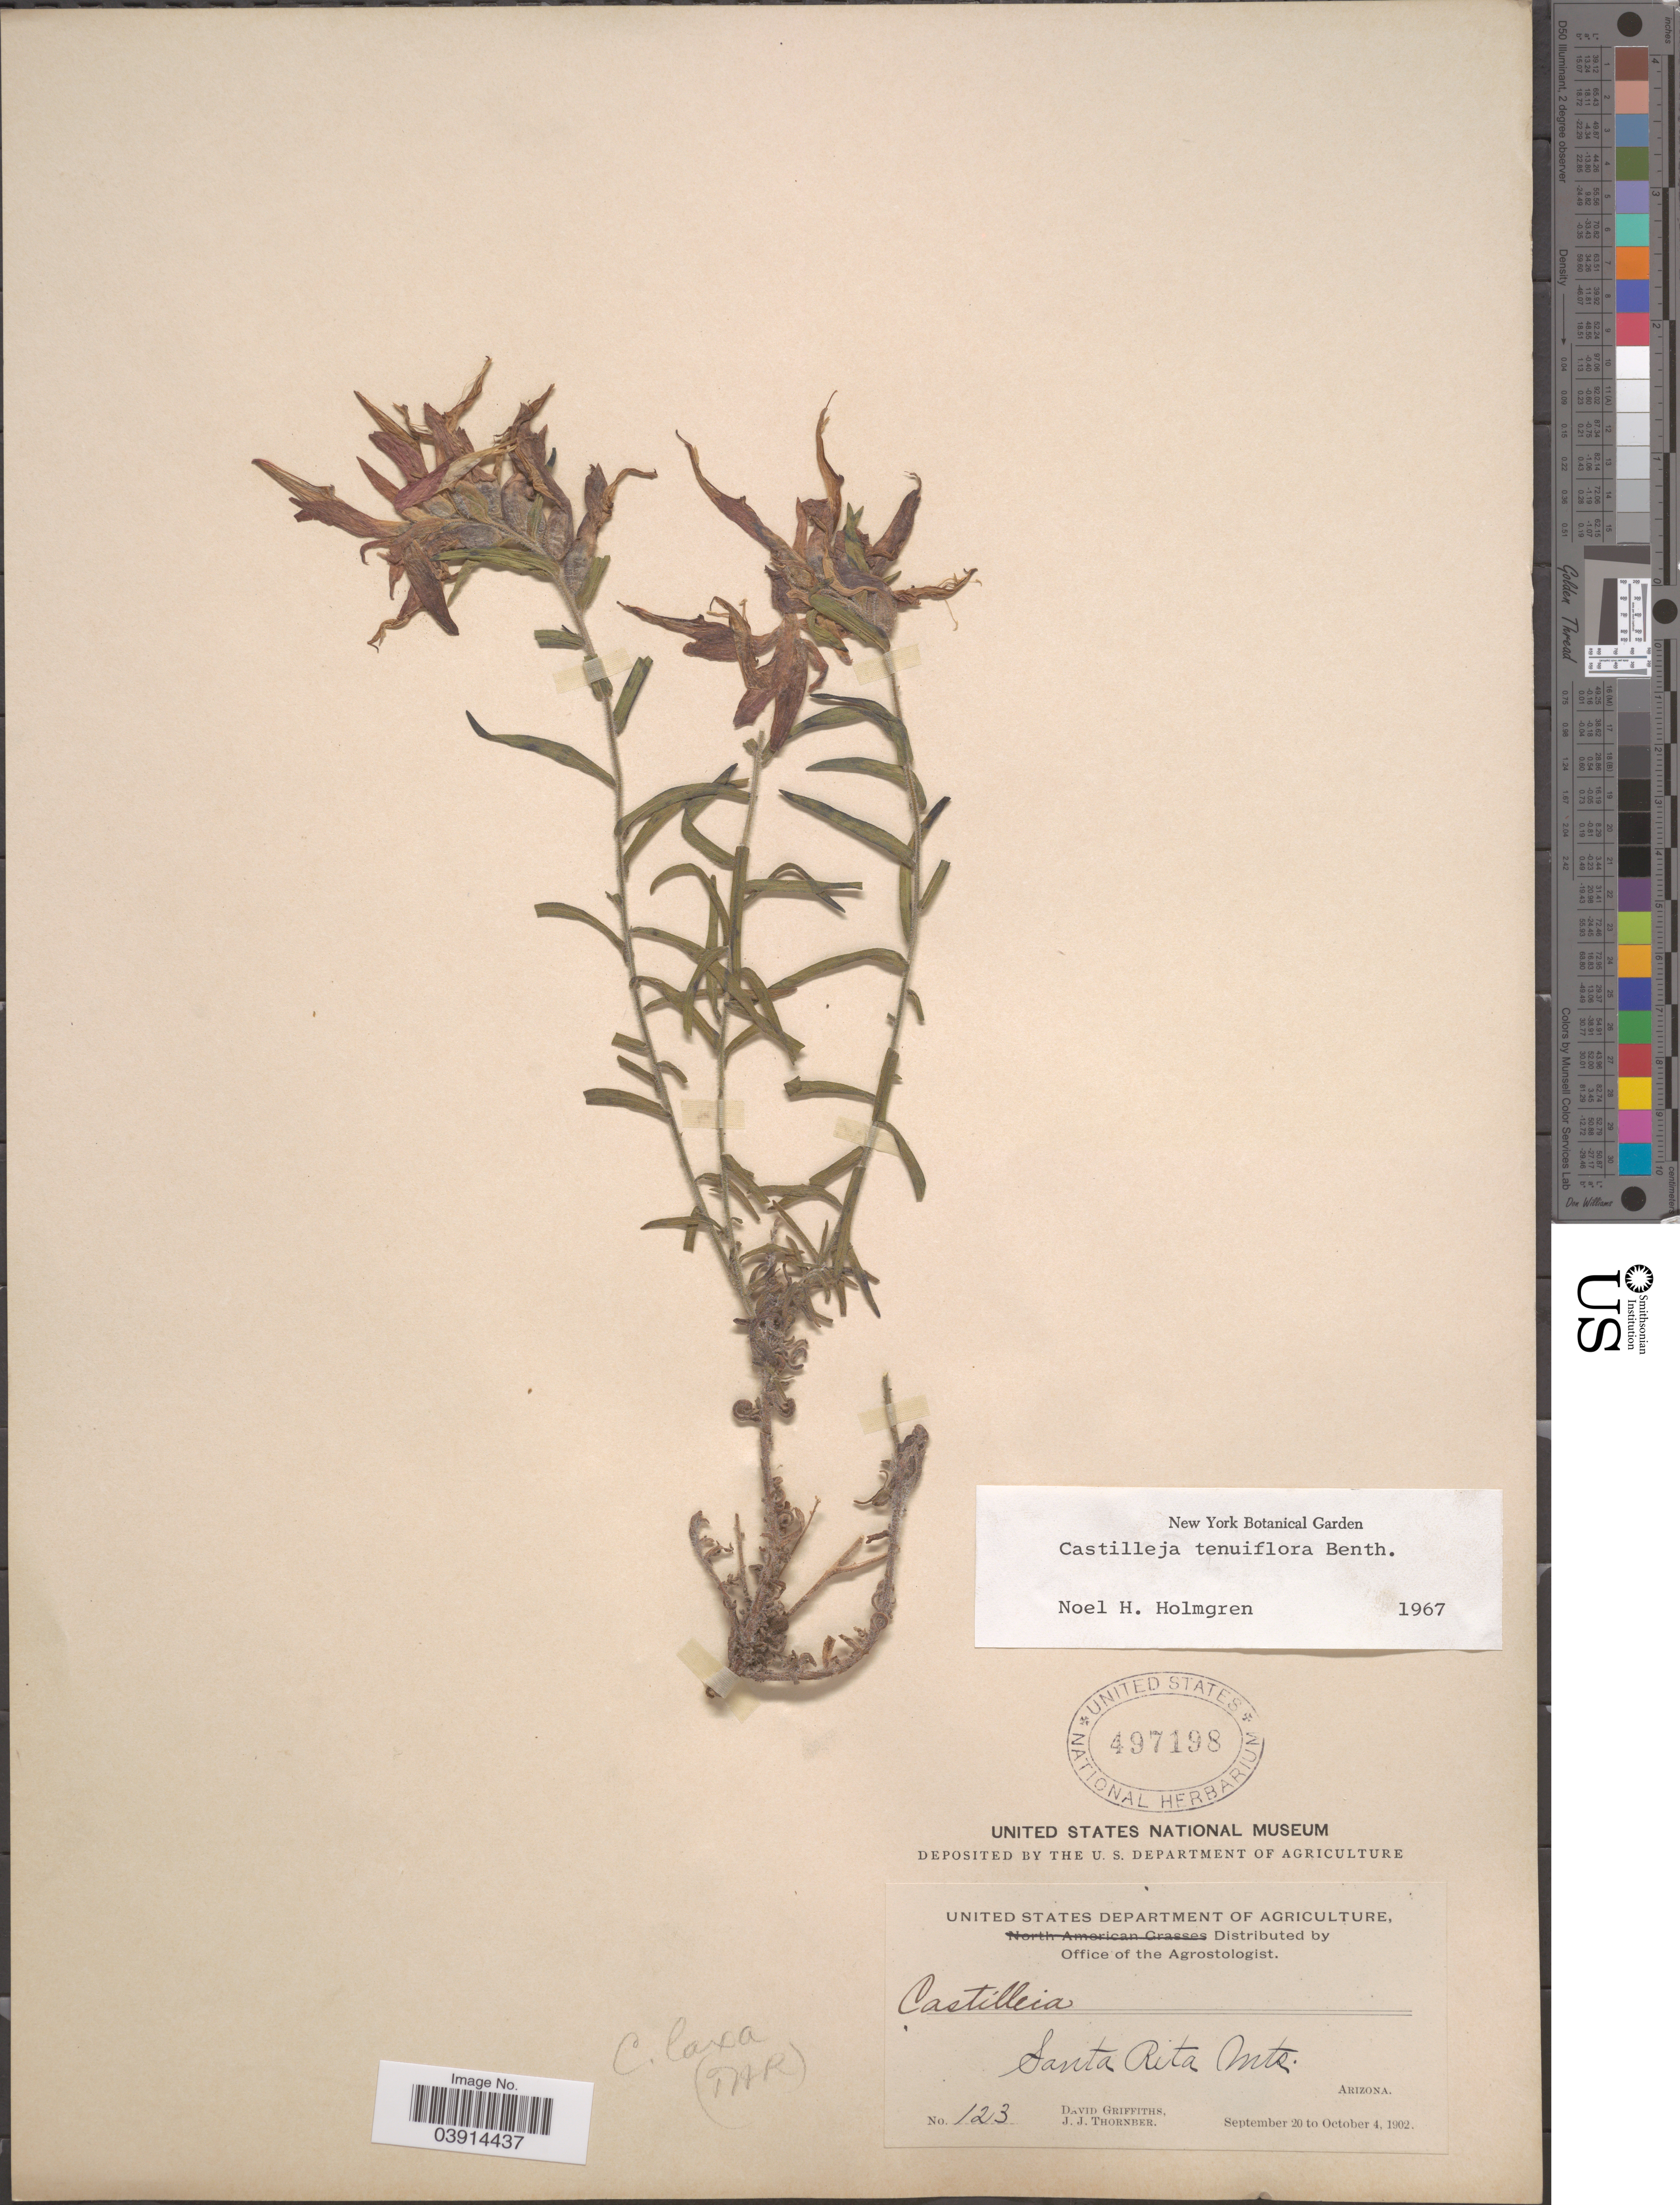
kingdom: Plantae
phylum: Tracheophyta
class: Magnoliopsida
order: Lamiales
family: Orobanchaceae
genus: Castilleja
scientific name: Castilleja tenuiflora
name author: Benth.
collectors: D. Griffiths & J. Thornber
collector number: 123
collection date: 1902-09-20/1902-10-04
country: United States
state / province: Arizona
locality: Santa Rita Mts.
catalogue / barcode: US 497198